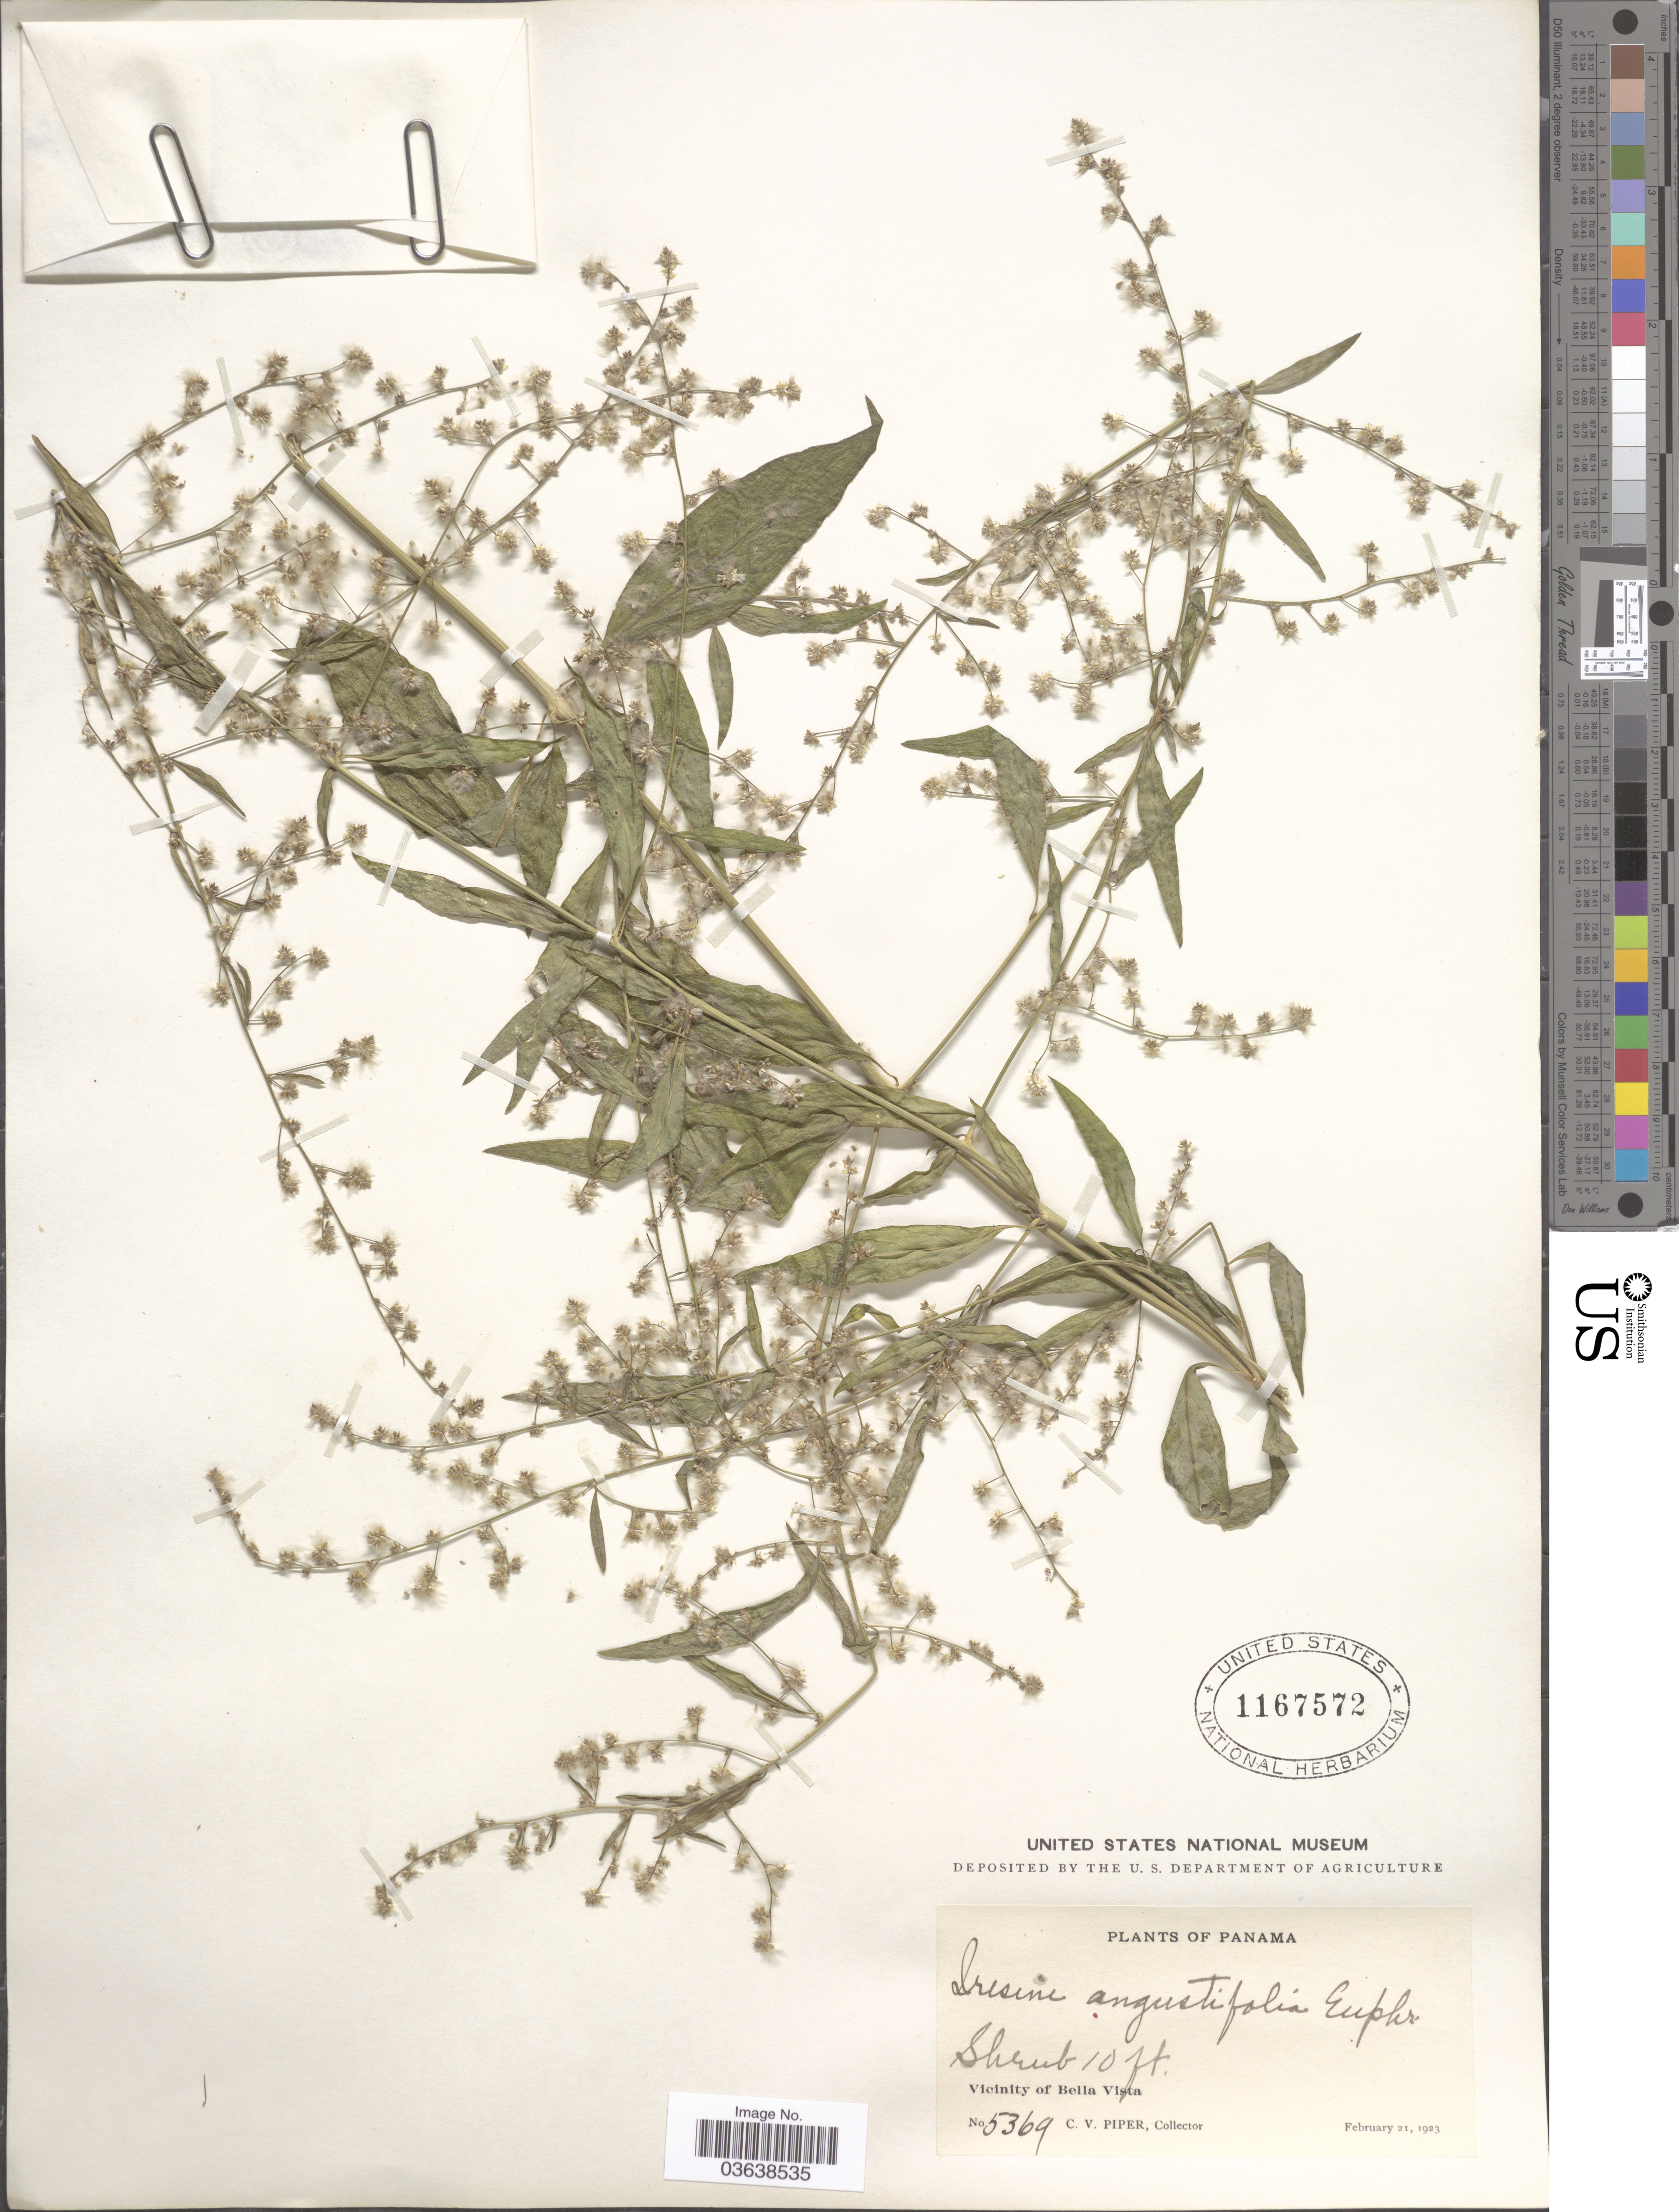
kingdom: Plantae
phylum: Tracheophyta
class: Magnoliopsida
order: Caryophyllales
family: Amaranthaceae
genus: Iresine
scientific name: Iresine angustifolia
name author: Euphrasén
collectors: C. V. Piper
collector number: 5369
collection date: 1923-02-21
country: Panama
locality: Vicinity of Bella Vista.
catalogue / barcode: US 1167572